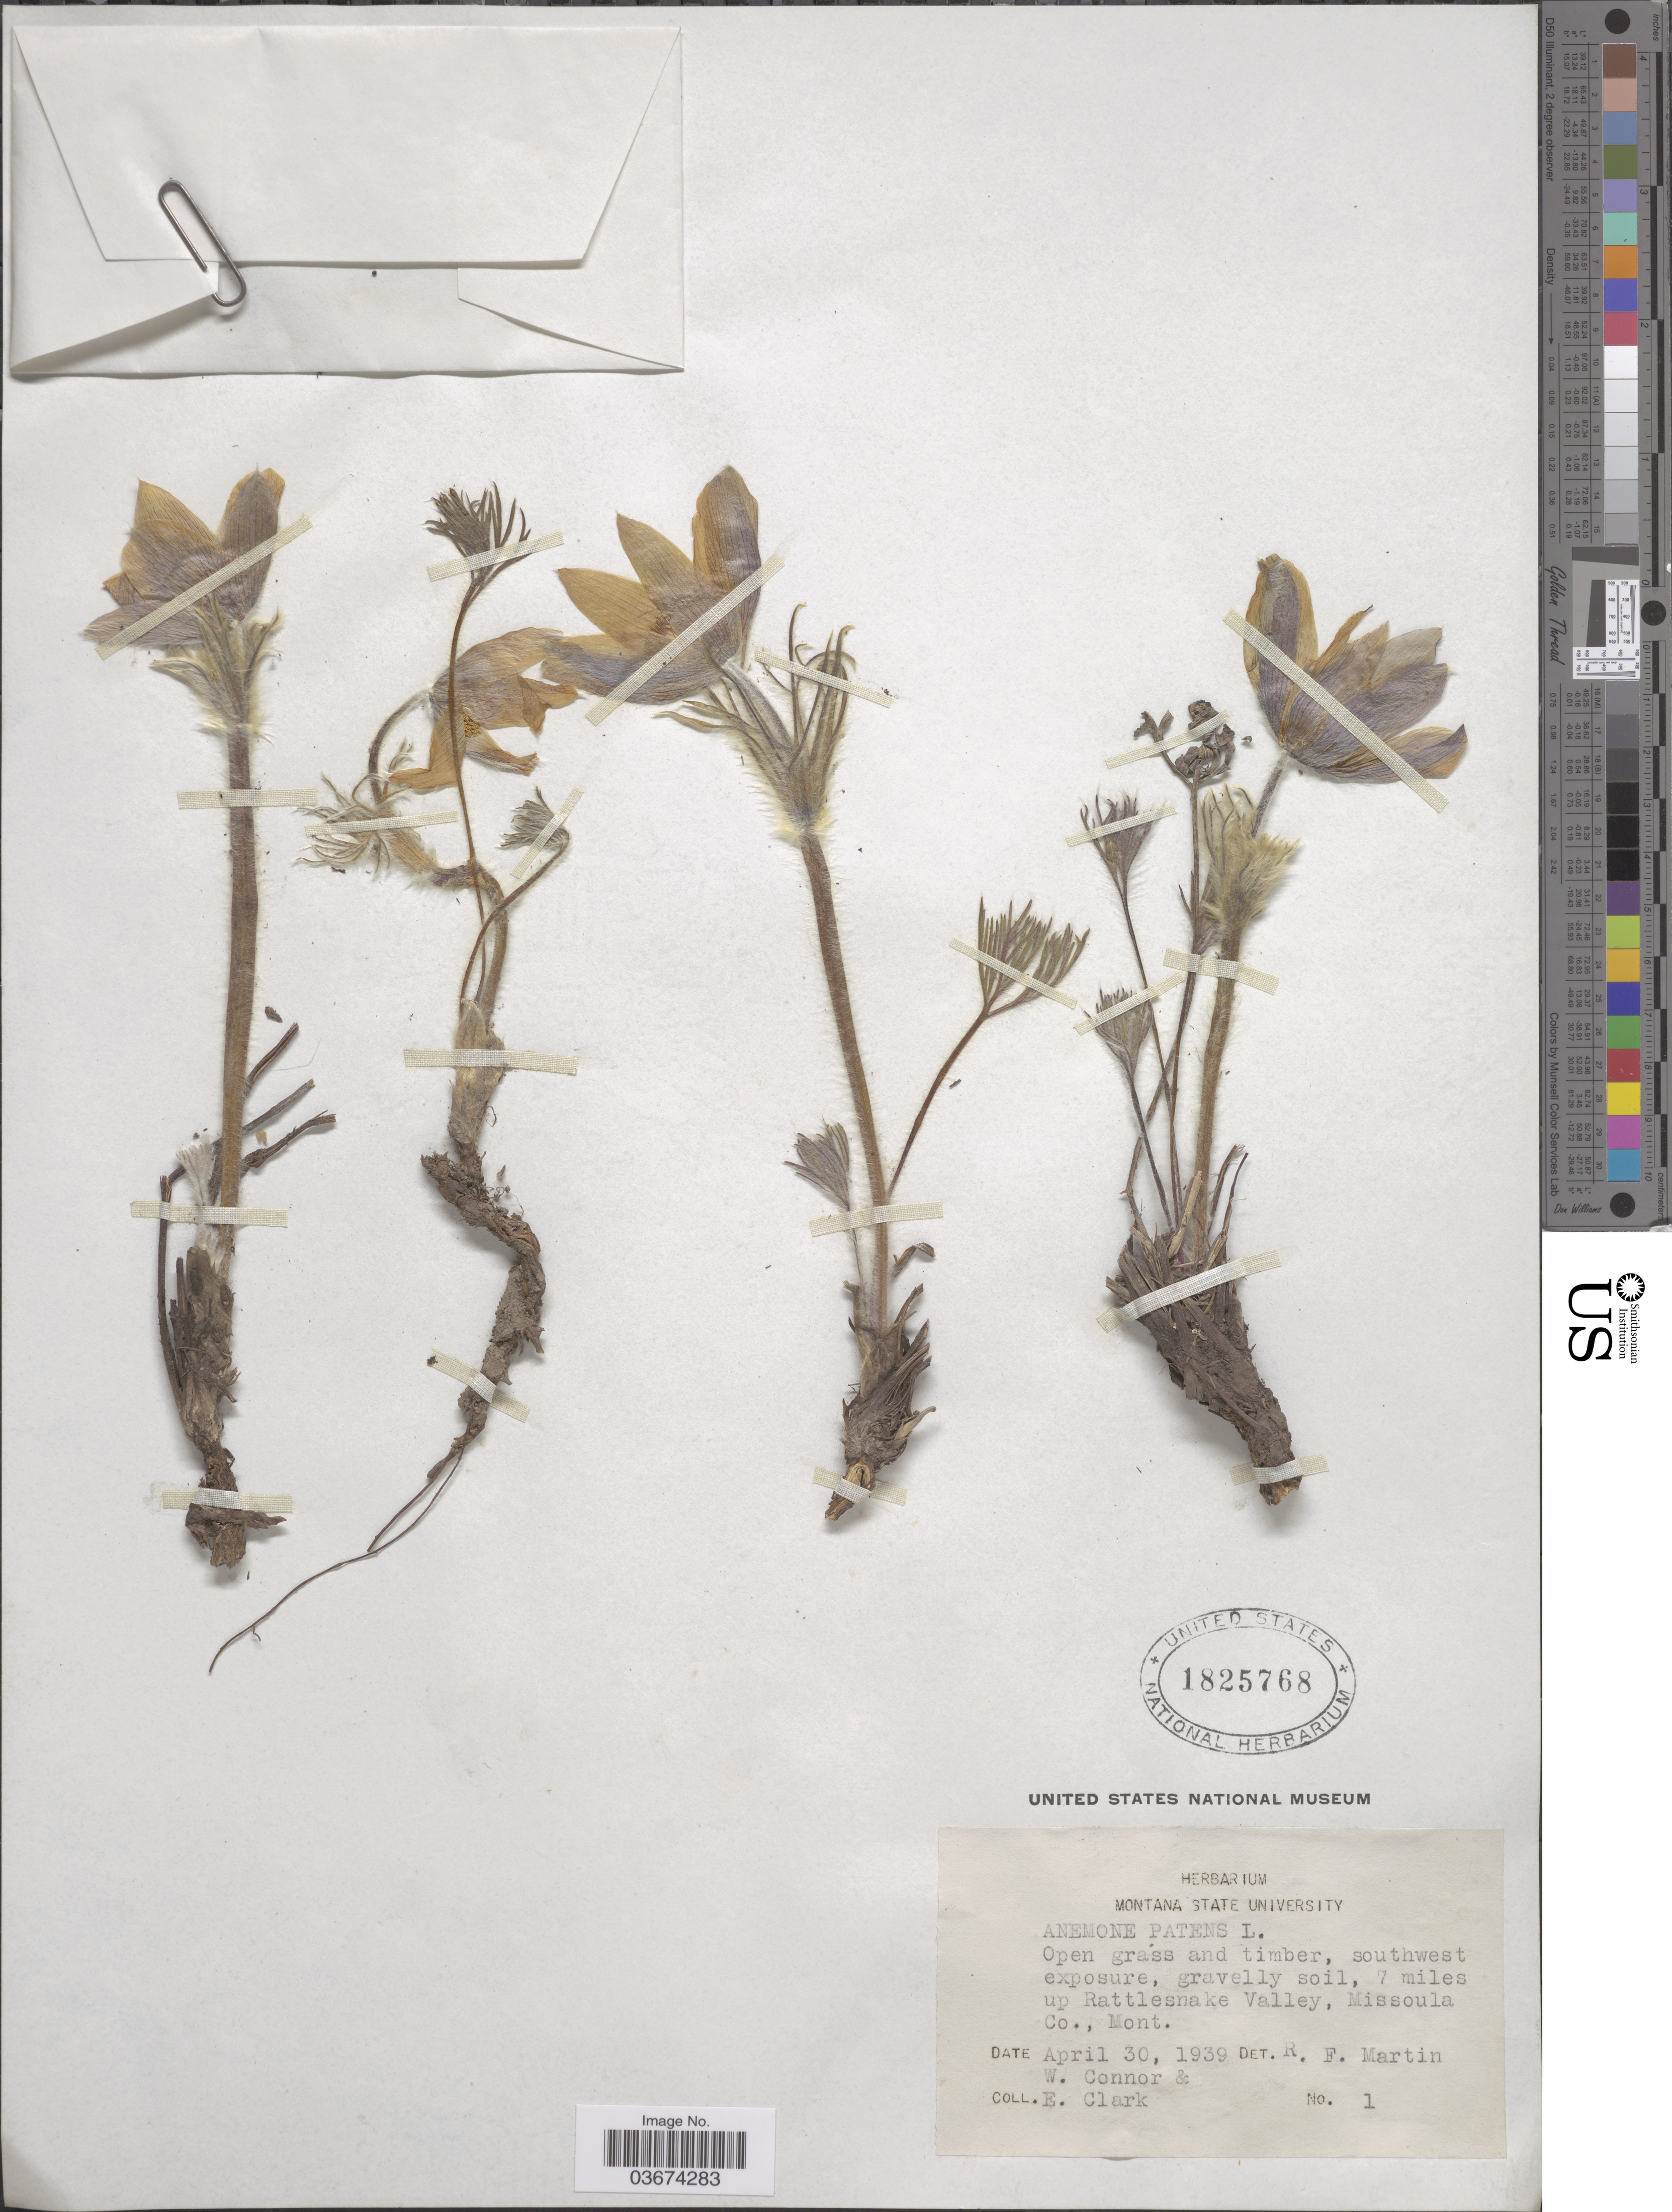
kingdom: Plantae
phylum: Tracheophyta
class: Magnoliopsida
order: Ranunculales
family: Ranunculaceae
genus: Pulsatilla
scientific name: Pulsatilla nuttalliana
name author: (DC.) Bercht. & J. Presl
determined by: Strong, Mark T., (BOT), Smithsonian Institution - National Museum of Natural History (UNITED STATES)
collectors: W. Connor & E. Clark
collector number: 1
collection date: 1939-04-30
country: United States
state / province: Montana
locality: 7 miles up Rattlesnake Valley, Missoula Co.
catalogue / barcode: US 1825768